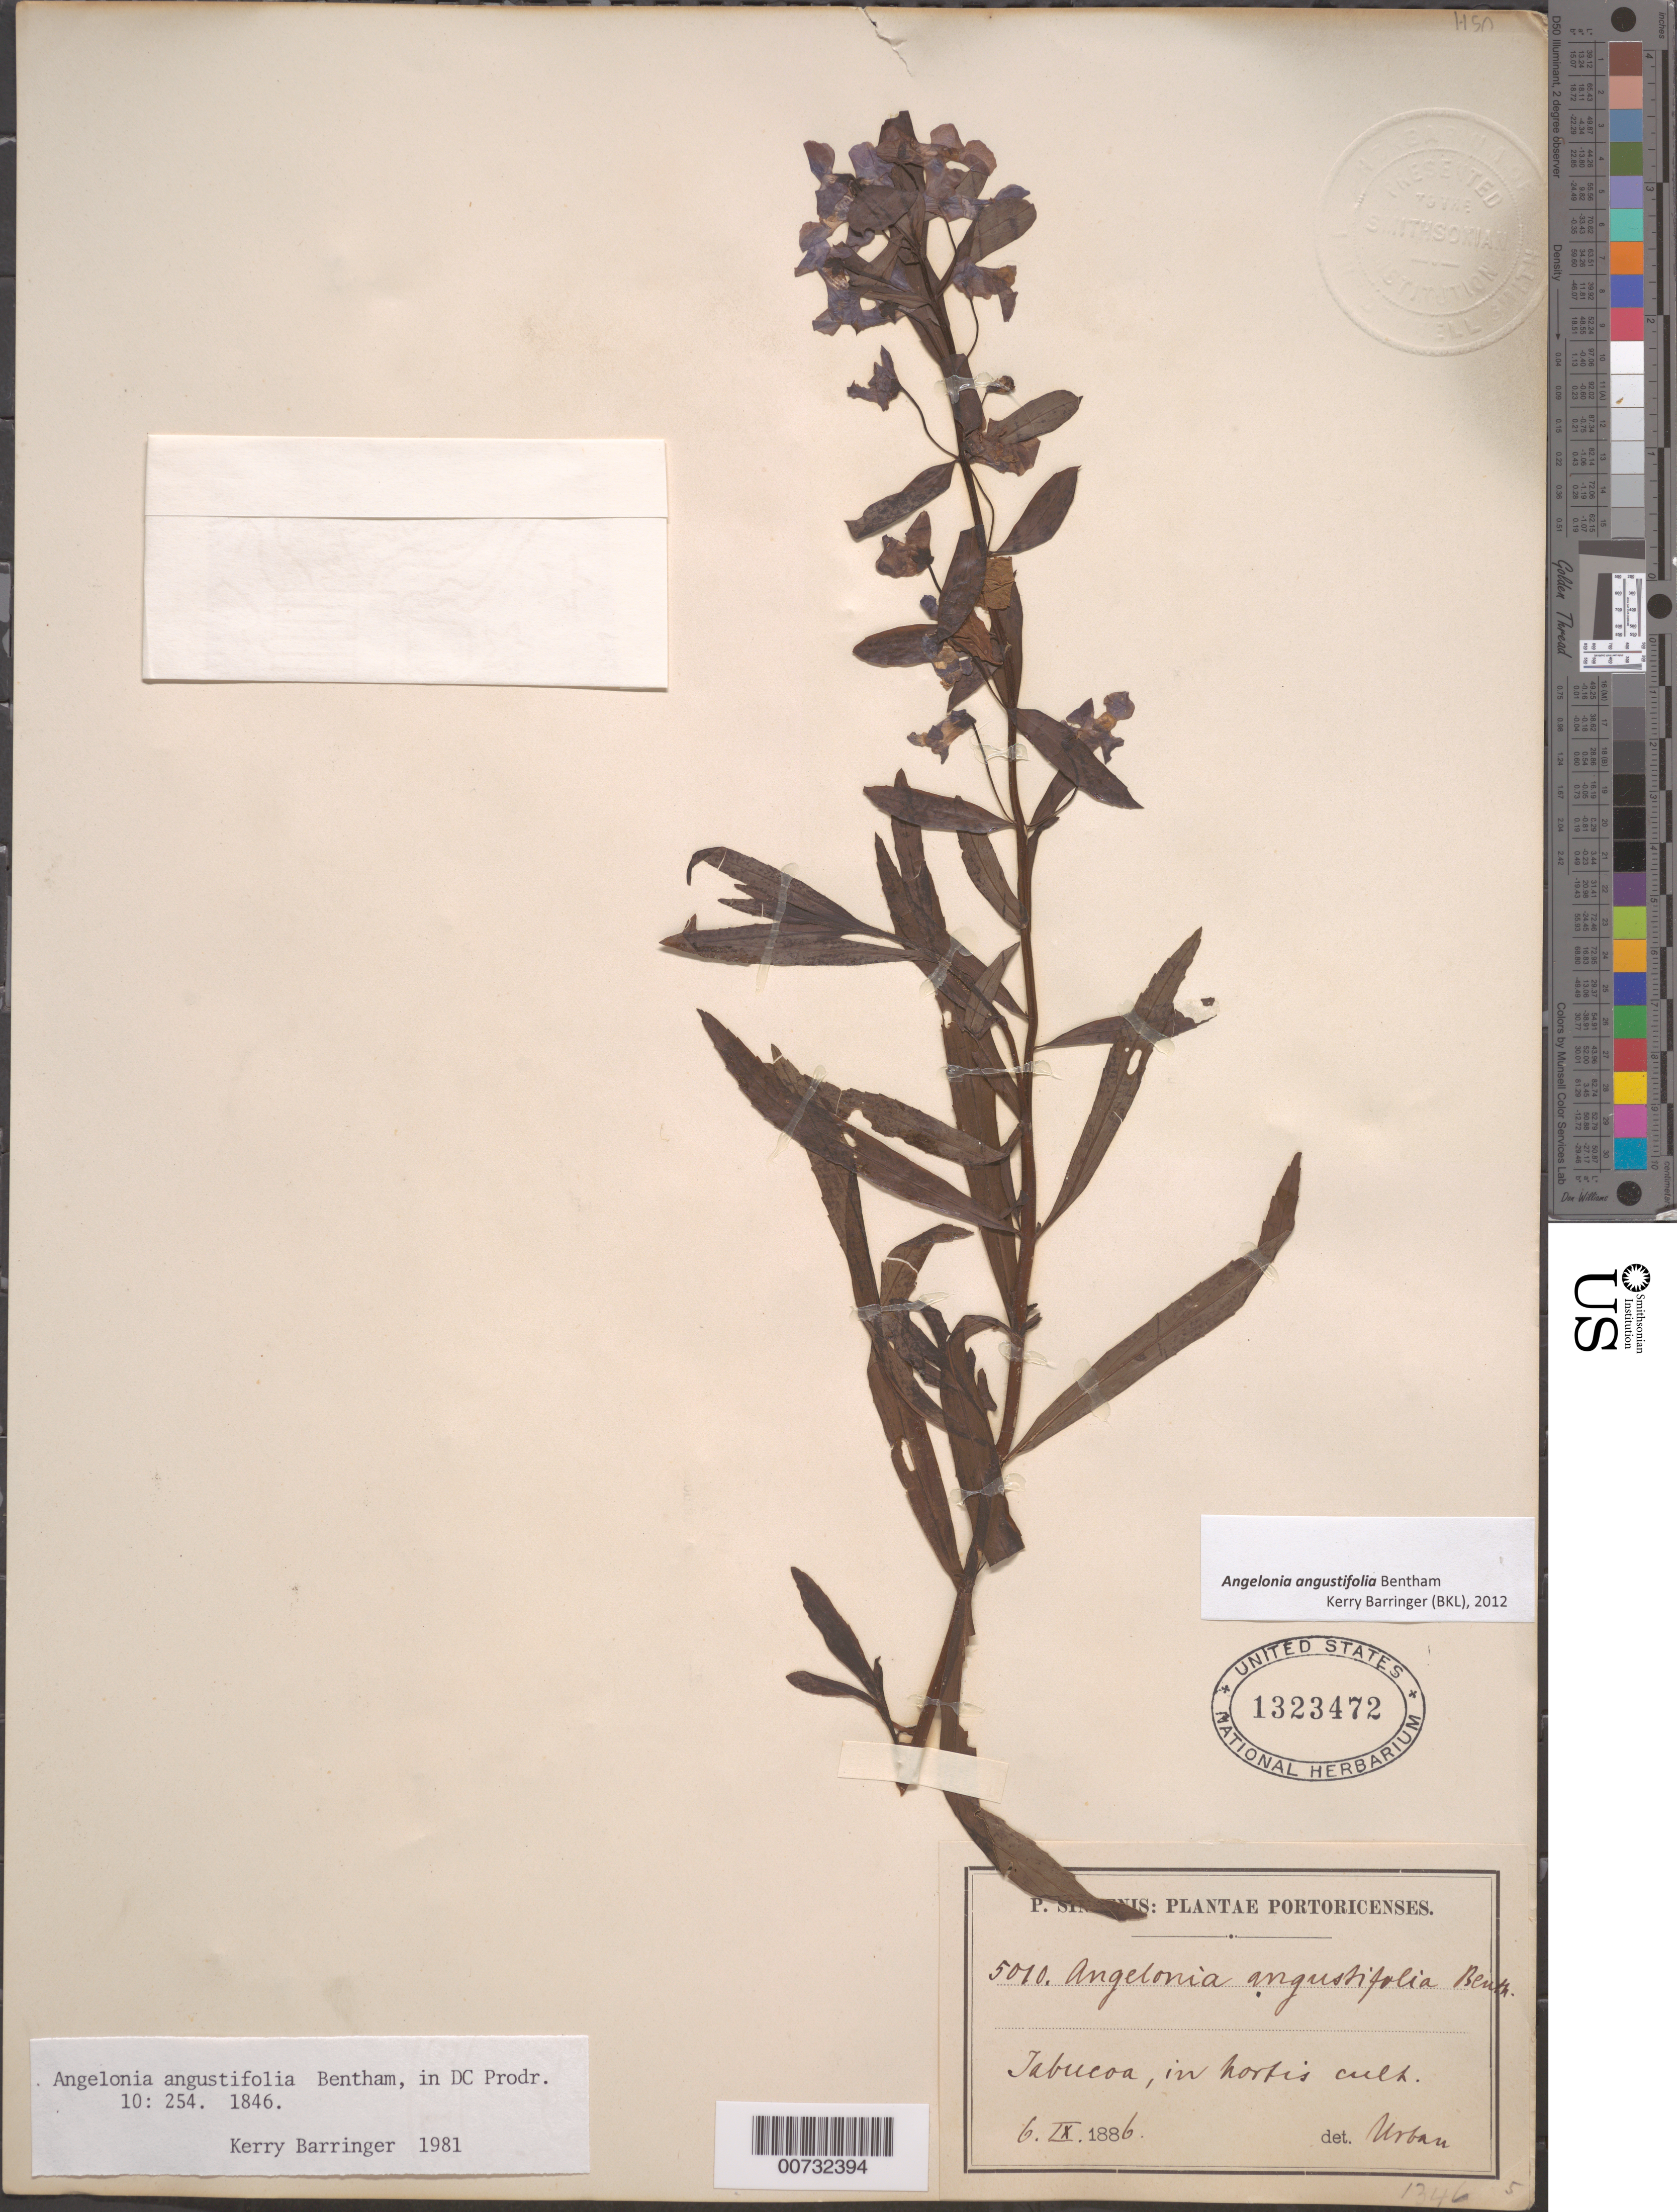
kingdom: Plantae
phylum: Tracheophyta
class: Magnoliopsida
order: Lamiales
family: Plantaginaceae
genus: Angelonia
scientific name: Angelonia angustifolia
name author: Benth.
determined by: Barringer, K.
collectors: P. Sintenis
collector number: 5010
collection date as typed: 06 Sep 1886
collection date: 1886-09-06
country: Puerto Rico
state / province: Yabucoa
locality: Yabucoa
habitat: In hortis cult.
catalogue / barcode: US 1323472